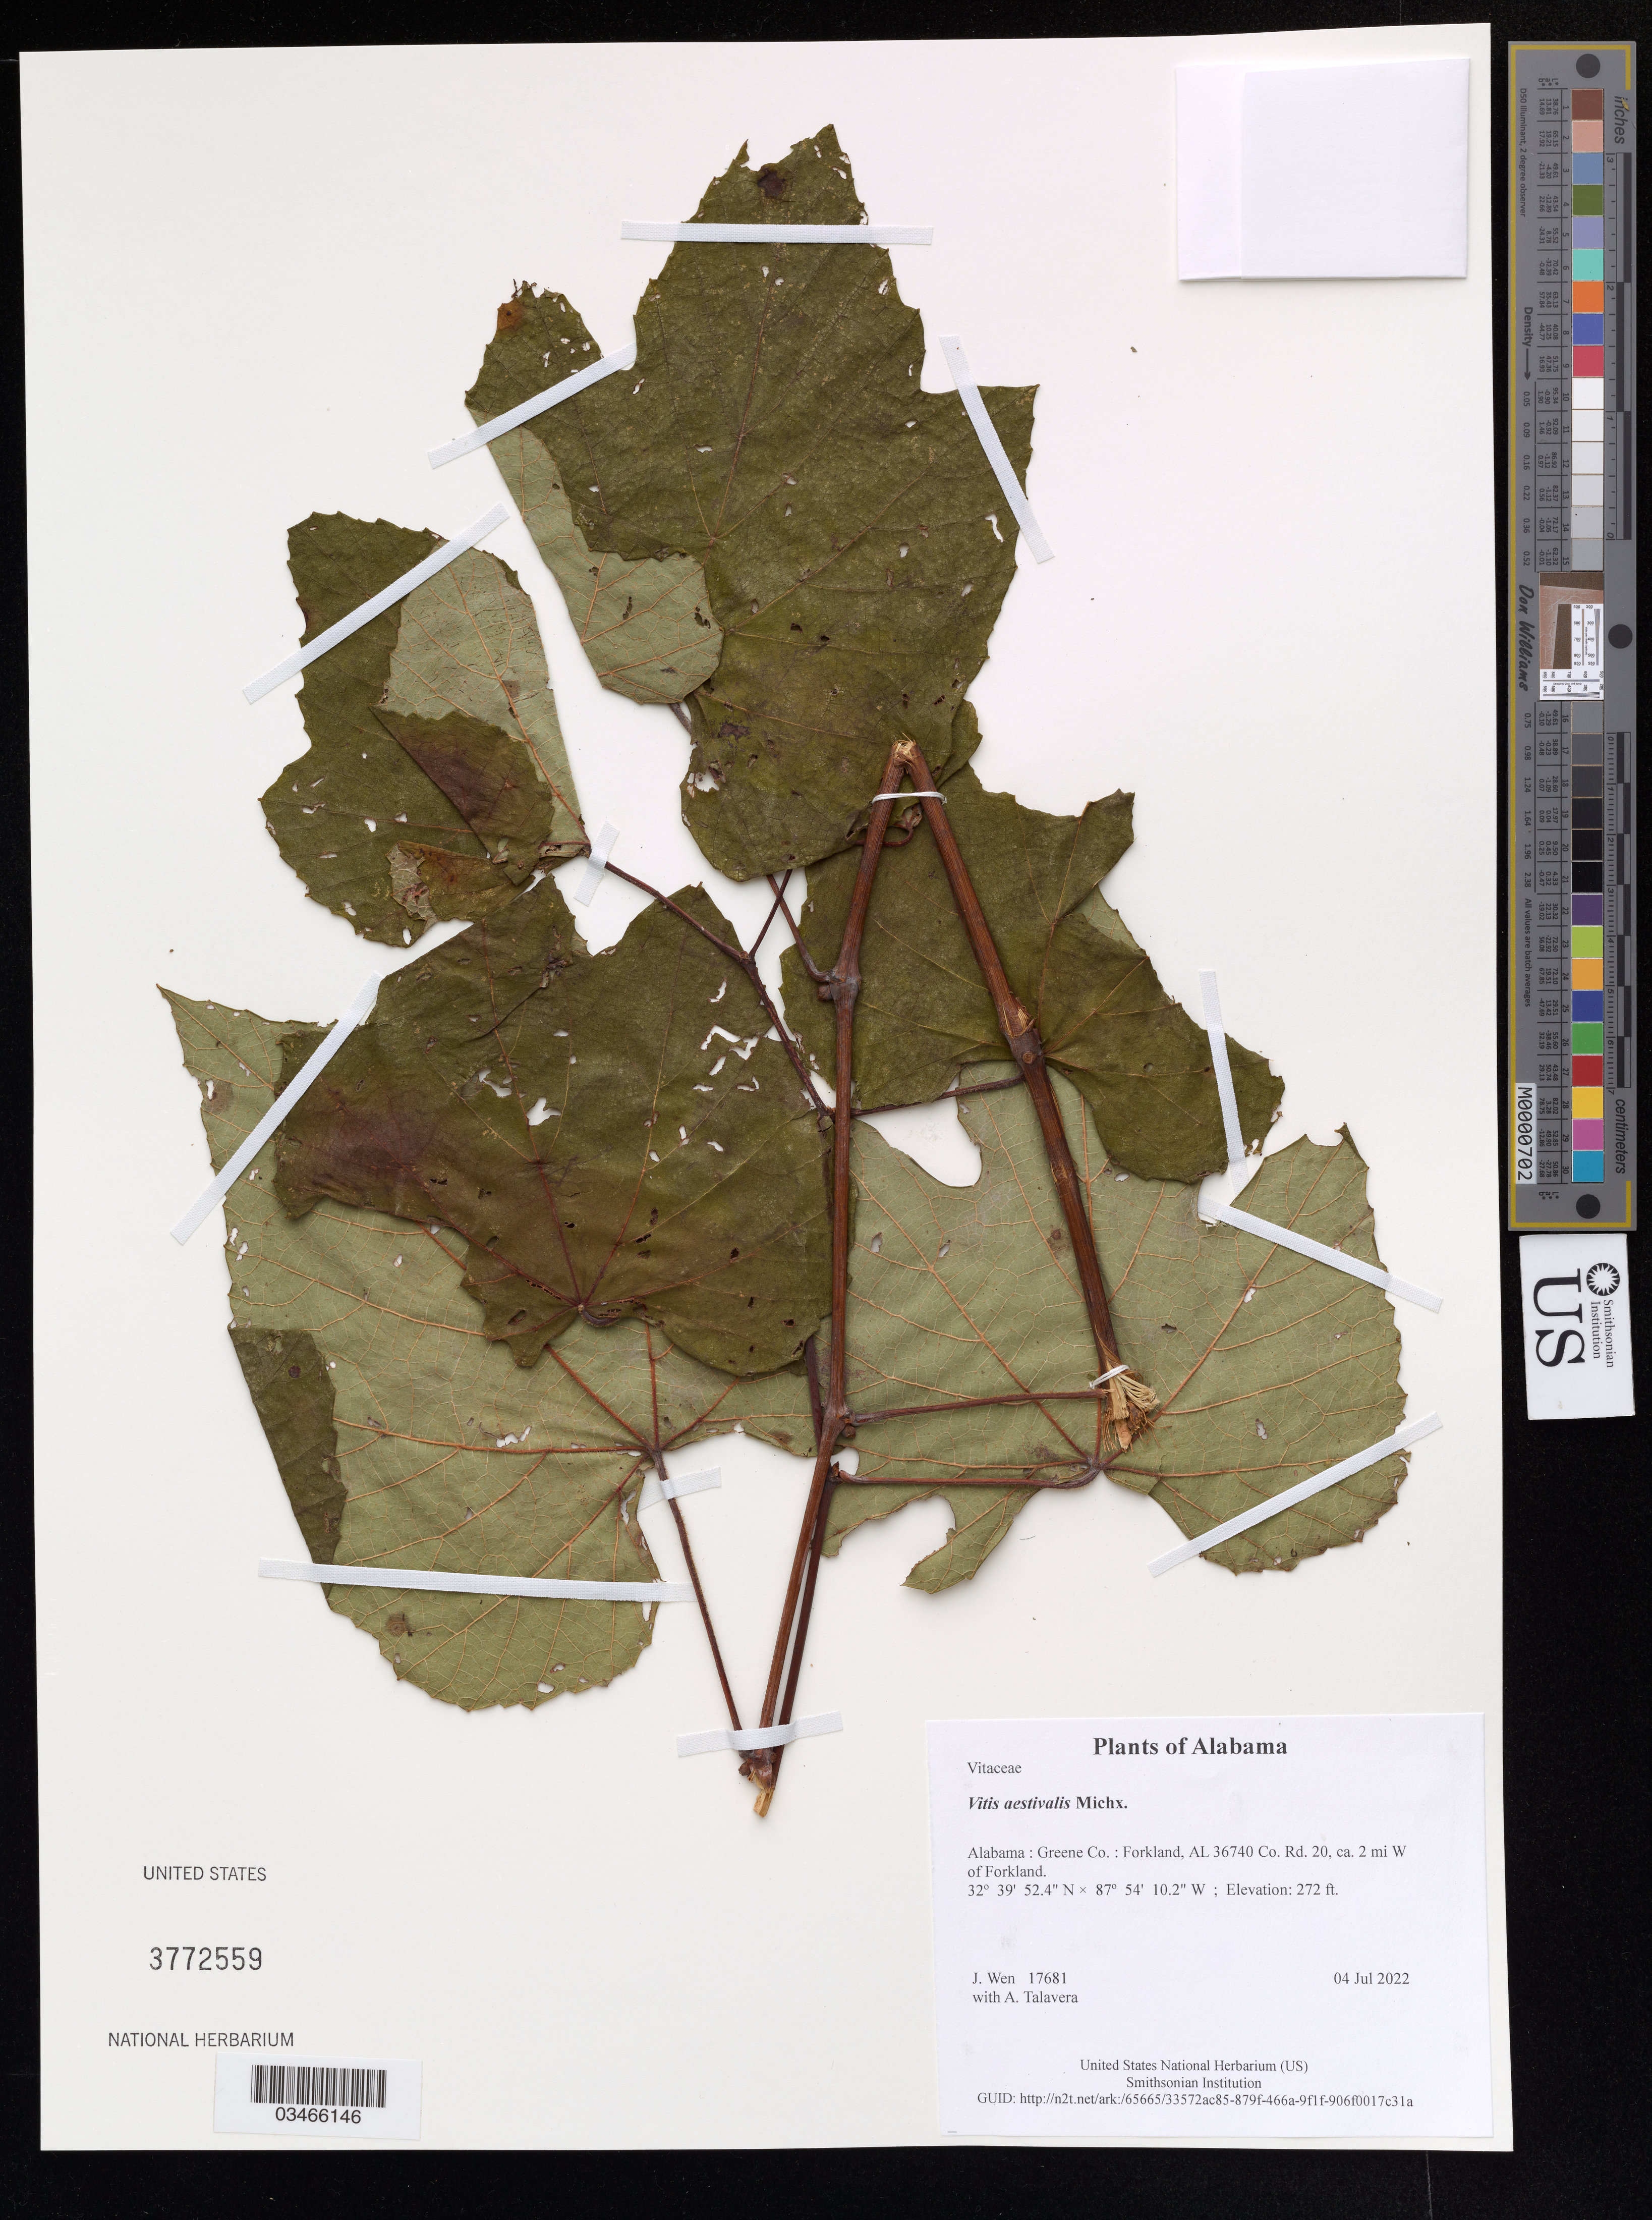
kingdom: Plantae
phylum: Tracheophyta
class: Magnoliopsida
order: Vitales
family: Vitaceae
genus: Vitis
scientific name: Vitis aestivalis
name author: Michx.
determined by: Wen, Jun, (BOT), Smithsonian Institution - National Museum of Natural History (UNITED STATES)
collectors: J. Wen & A. Talavera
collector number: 17681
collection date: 2022-07-04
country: United States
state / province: Alabama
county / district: Greene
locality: Forkland, AL 36740 Co. Rd. 20, ca. 2 mi W of Forkland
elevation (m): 83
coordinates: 32 39.874 N, 87 54.170 W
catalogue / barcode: US 3772559